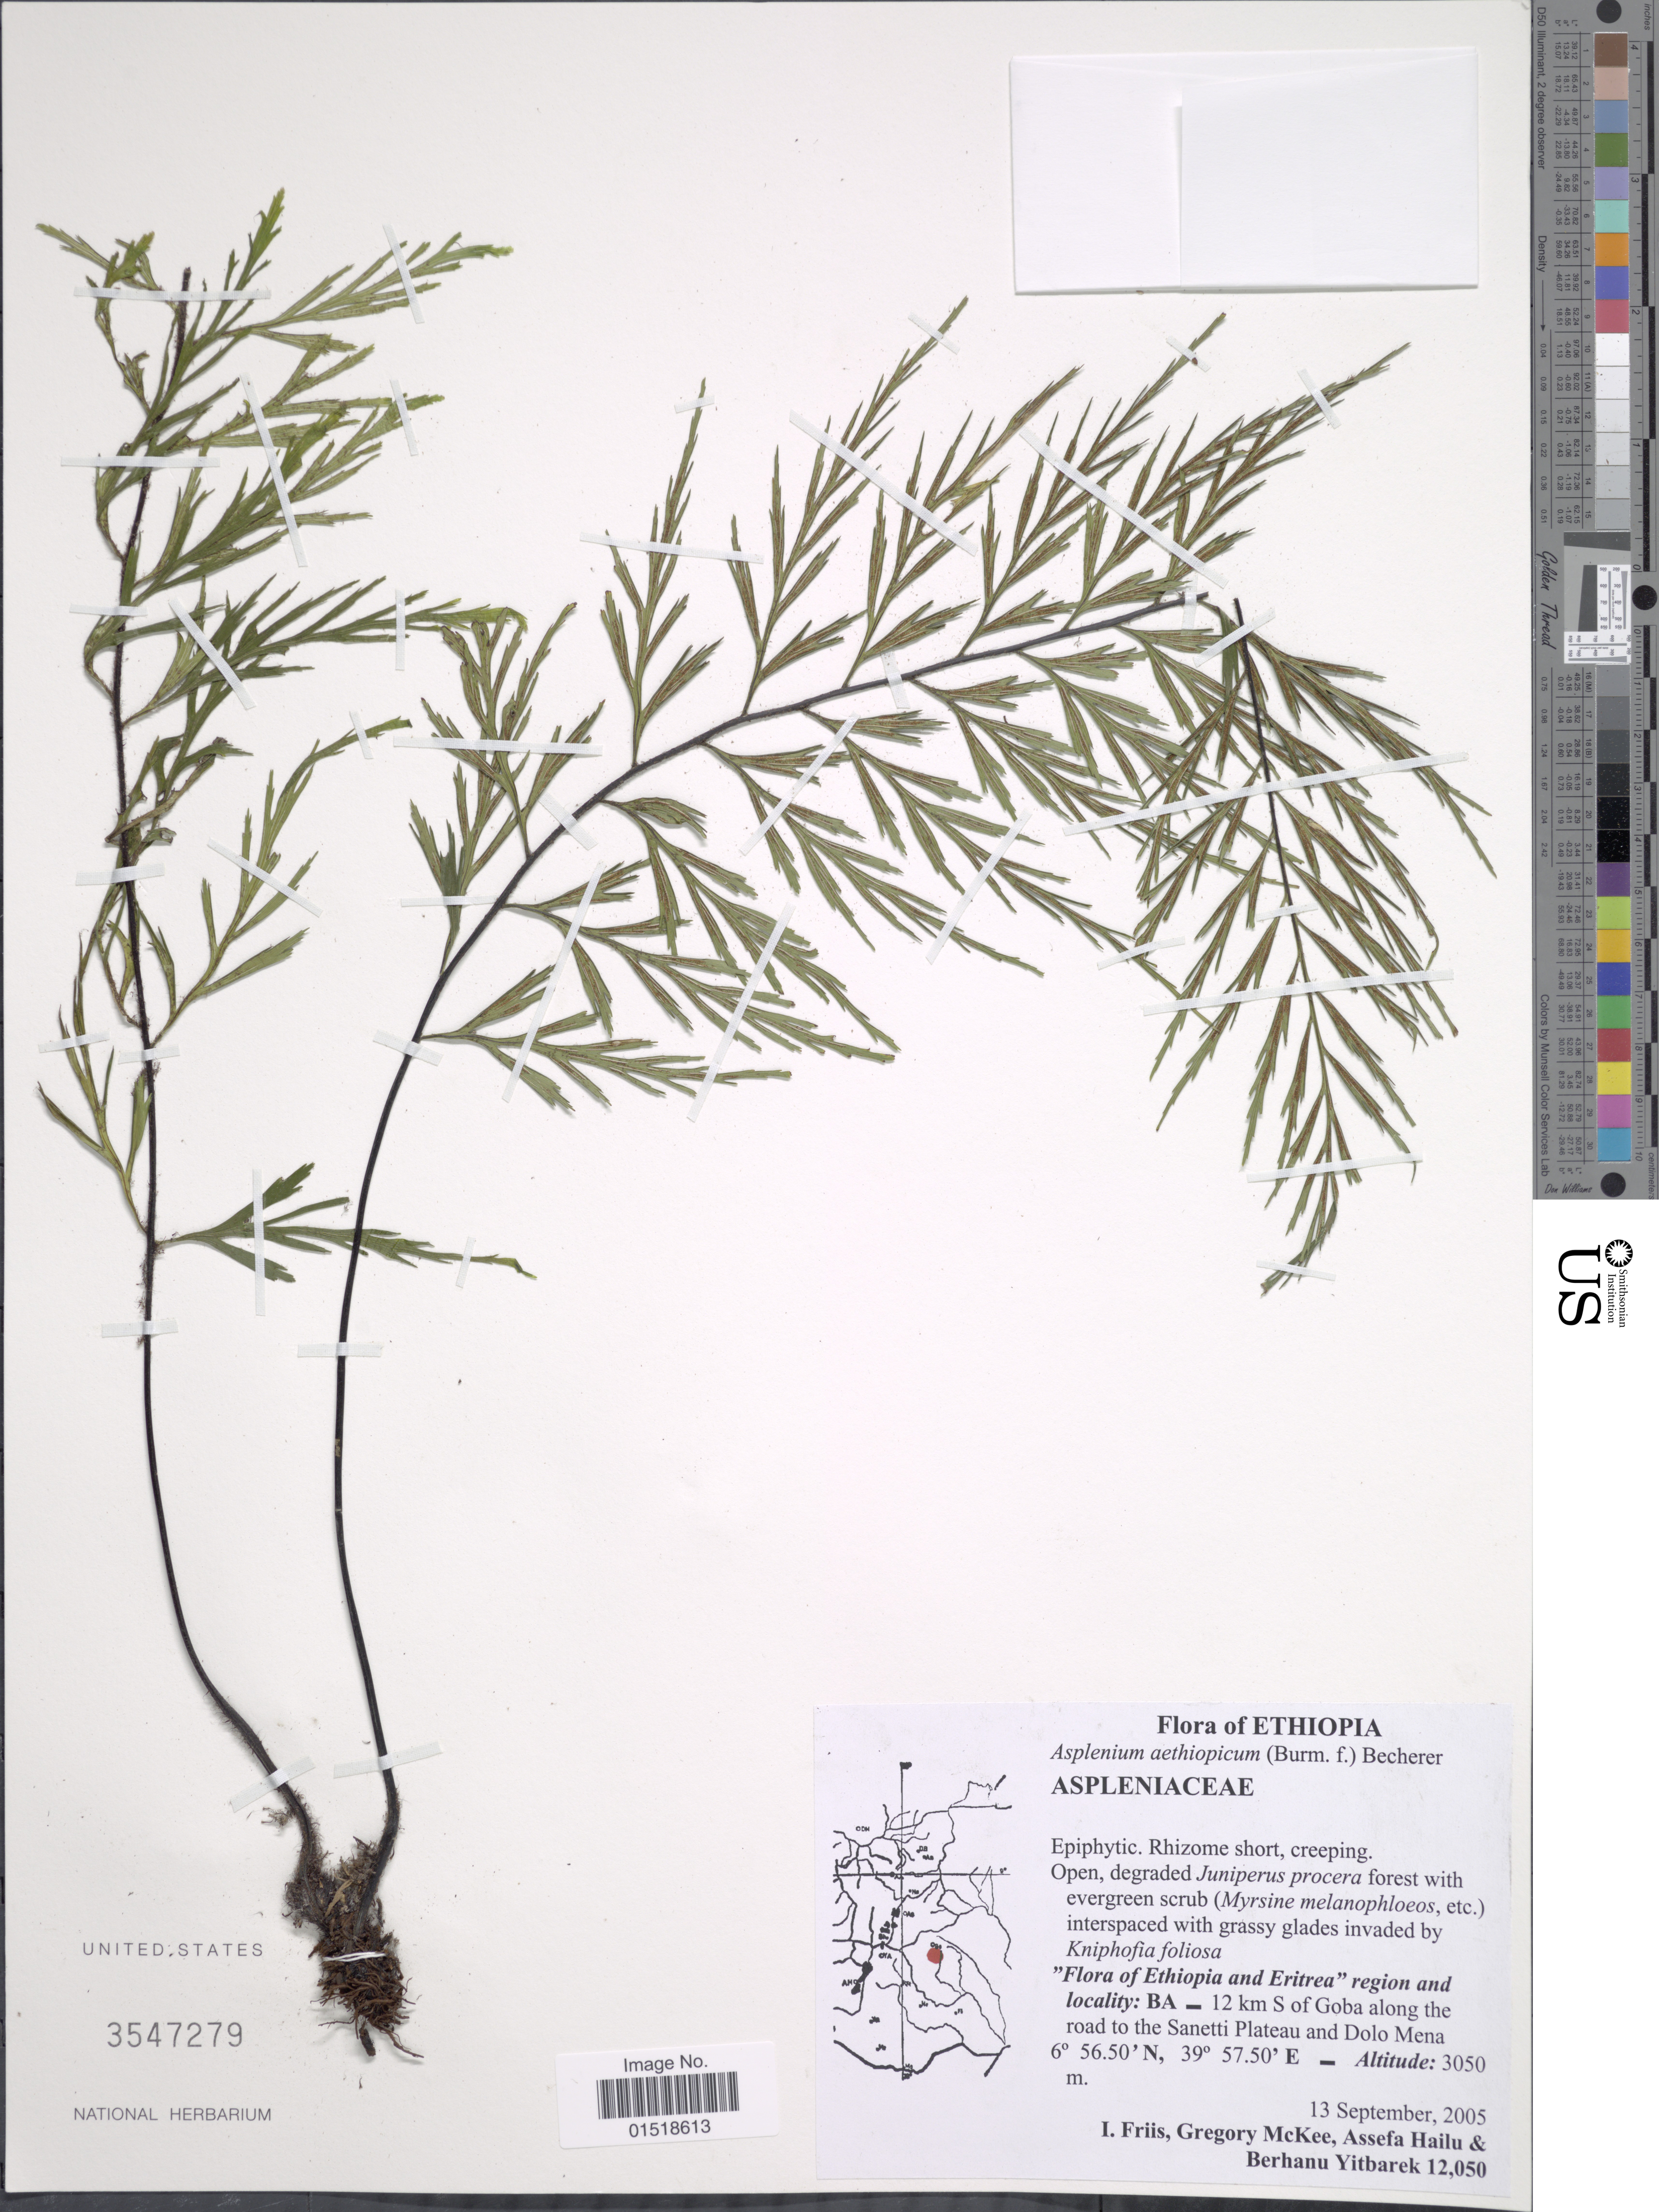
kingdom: Plantae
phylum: Tracheophyta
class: Polypodiopsida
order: Polypodiales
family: Aspleniaceae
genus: Asplenium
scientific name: Asplenium aethiopicum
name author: (Burm. f.) Bech.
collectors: I. Friis, G. S. McKee, A. Hailu & B. Yitbarek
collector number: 12050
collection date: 2005-09-13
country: Ethiopia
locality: BA_ 12 km S of Goba along the road to the Sanetti Plateau and Dolo Mena.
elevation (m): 3050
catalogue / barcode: US 3547279